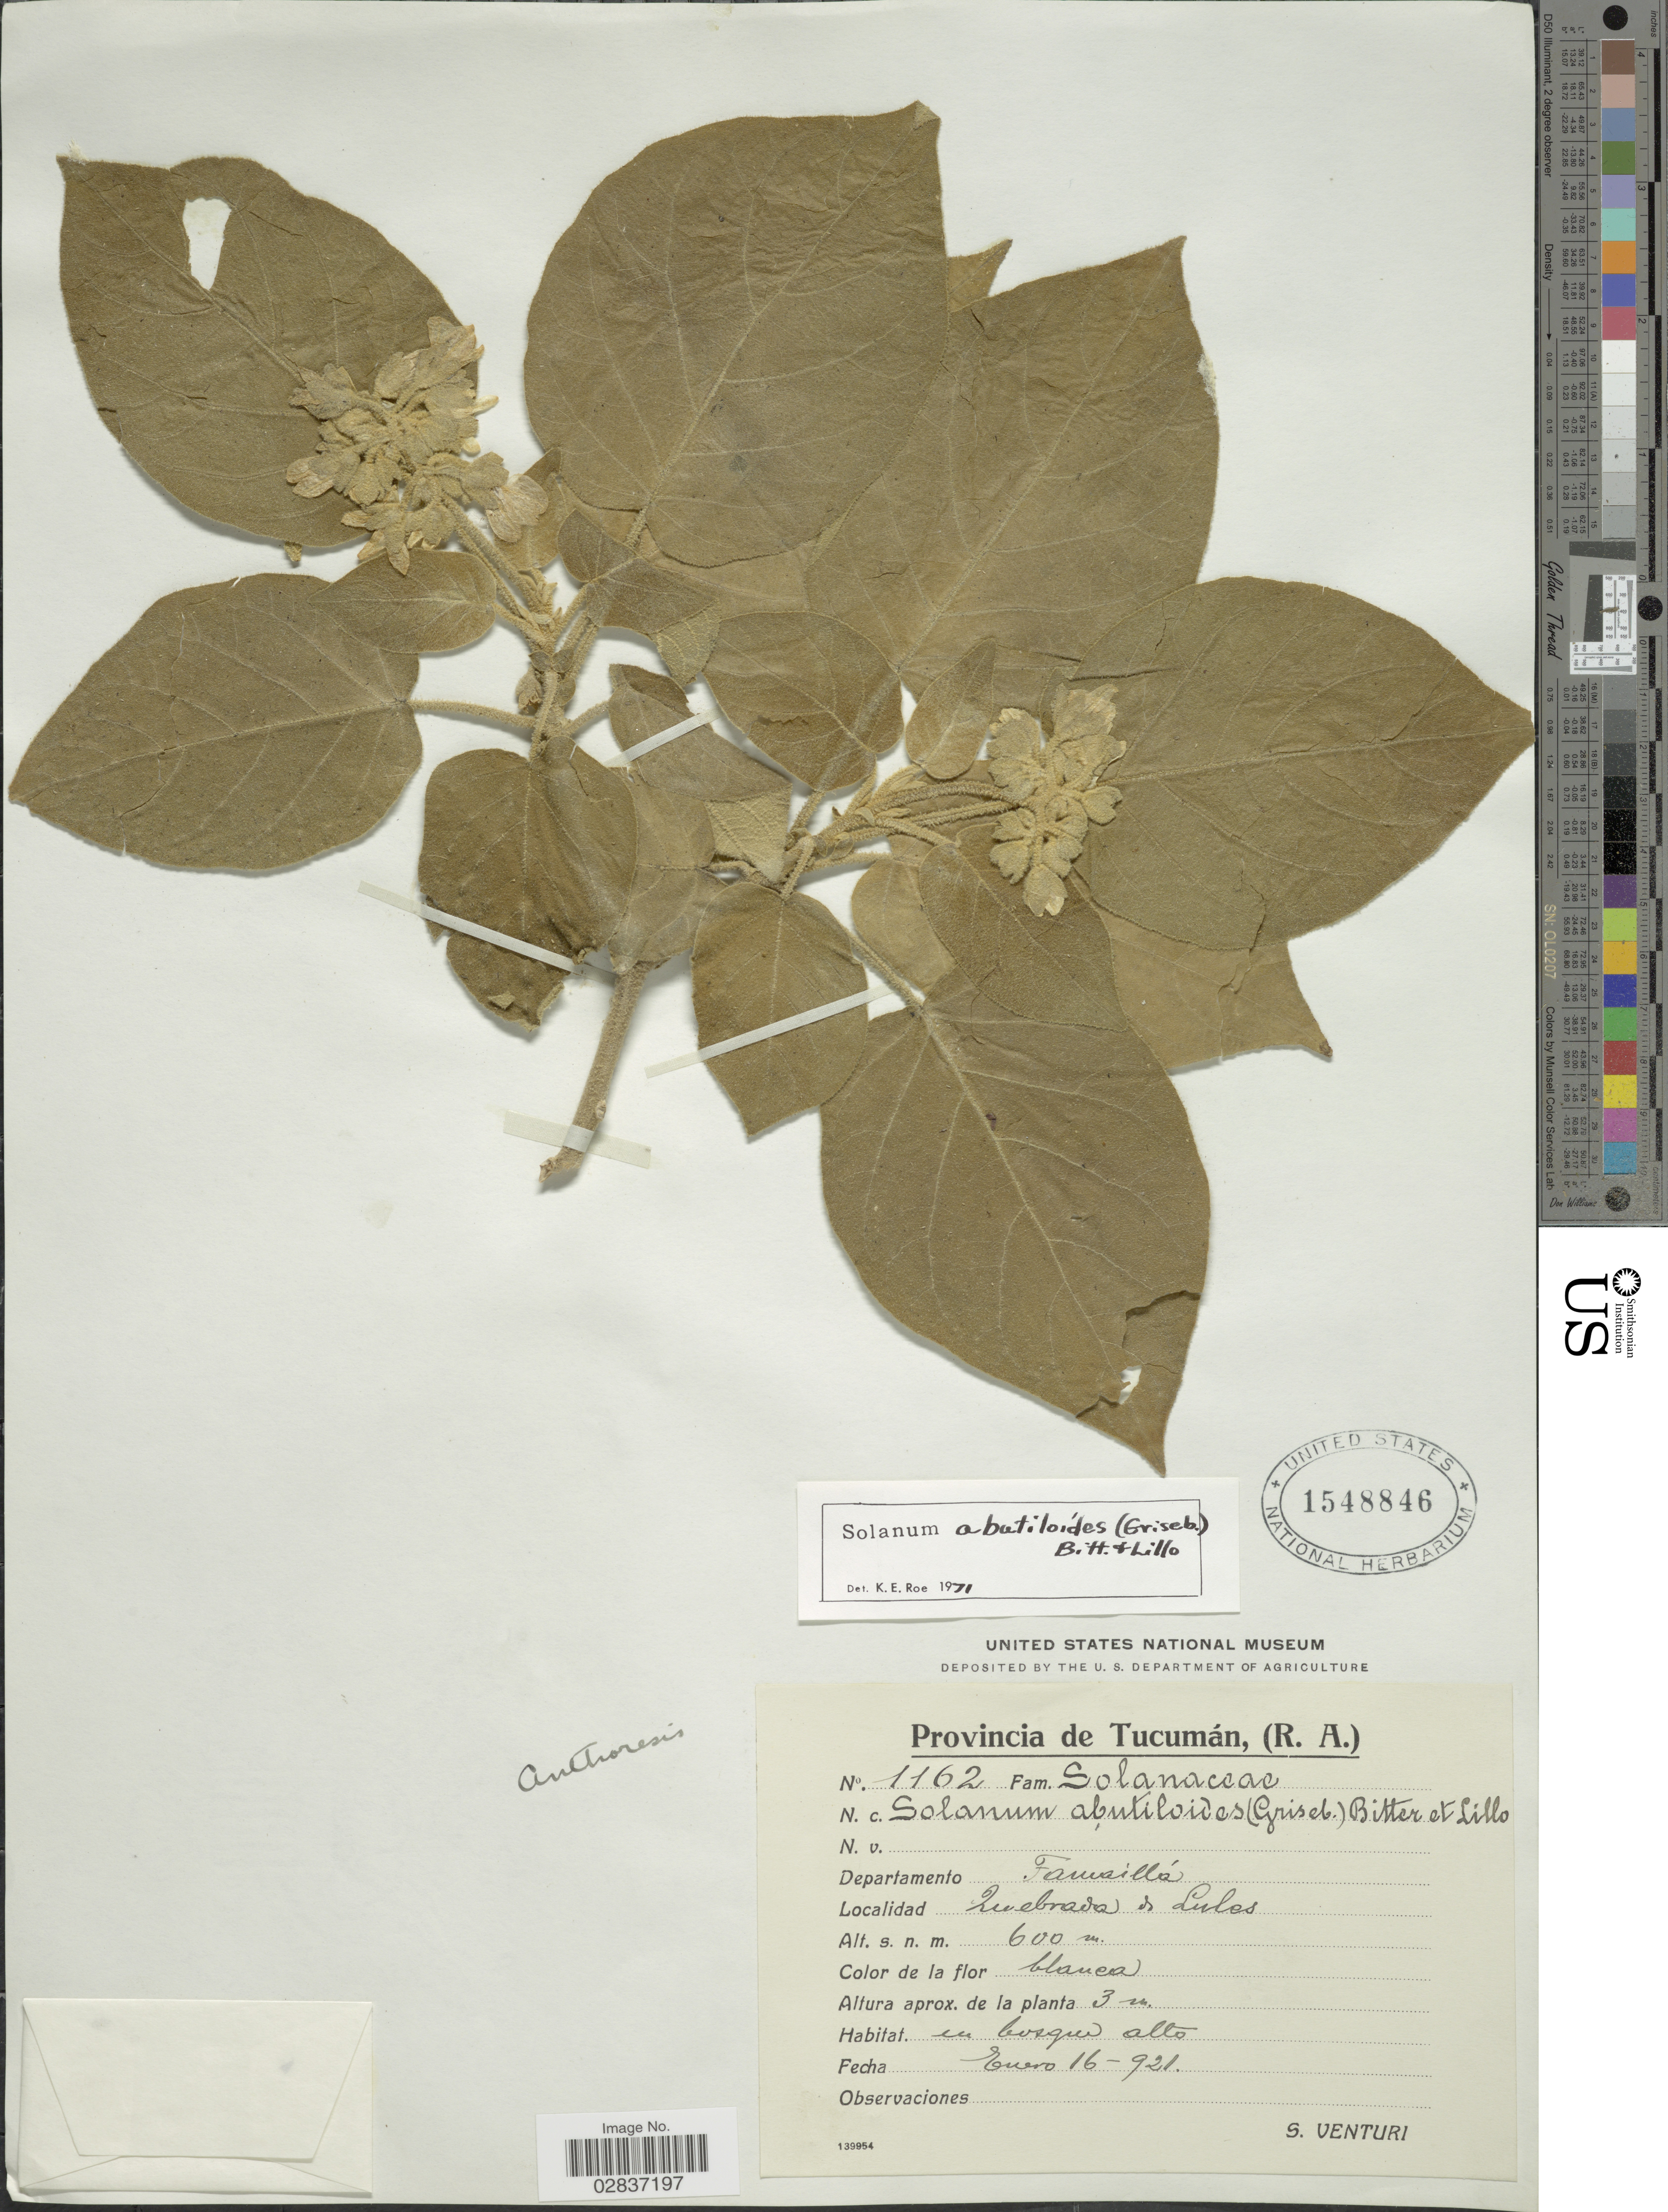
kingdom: Plantae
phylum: Tracheophyta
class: Magnoliopsida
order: Solanales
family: Solanaceae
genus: Solanum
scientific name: Solanum abutiloides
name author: (Griseb.) Bitter & Lillo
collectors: S. Venturi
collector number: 1162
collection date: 1921-01-16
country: Argentina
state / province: Tucuman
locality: Departamento Famaillá, Quebrada de Lules.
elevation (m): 600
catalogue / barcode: US 1548846